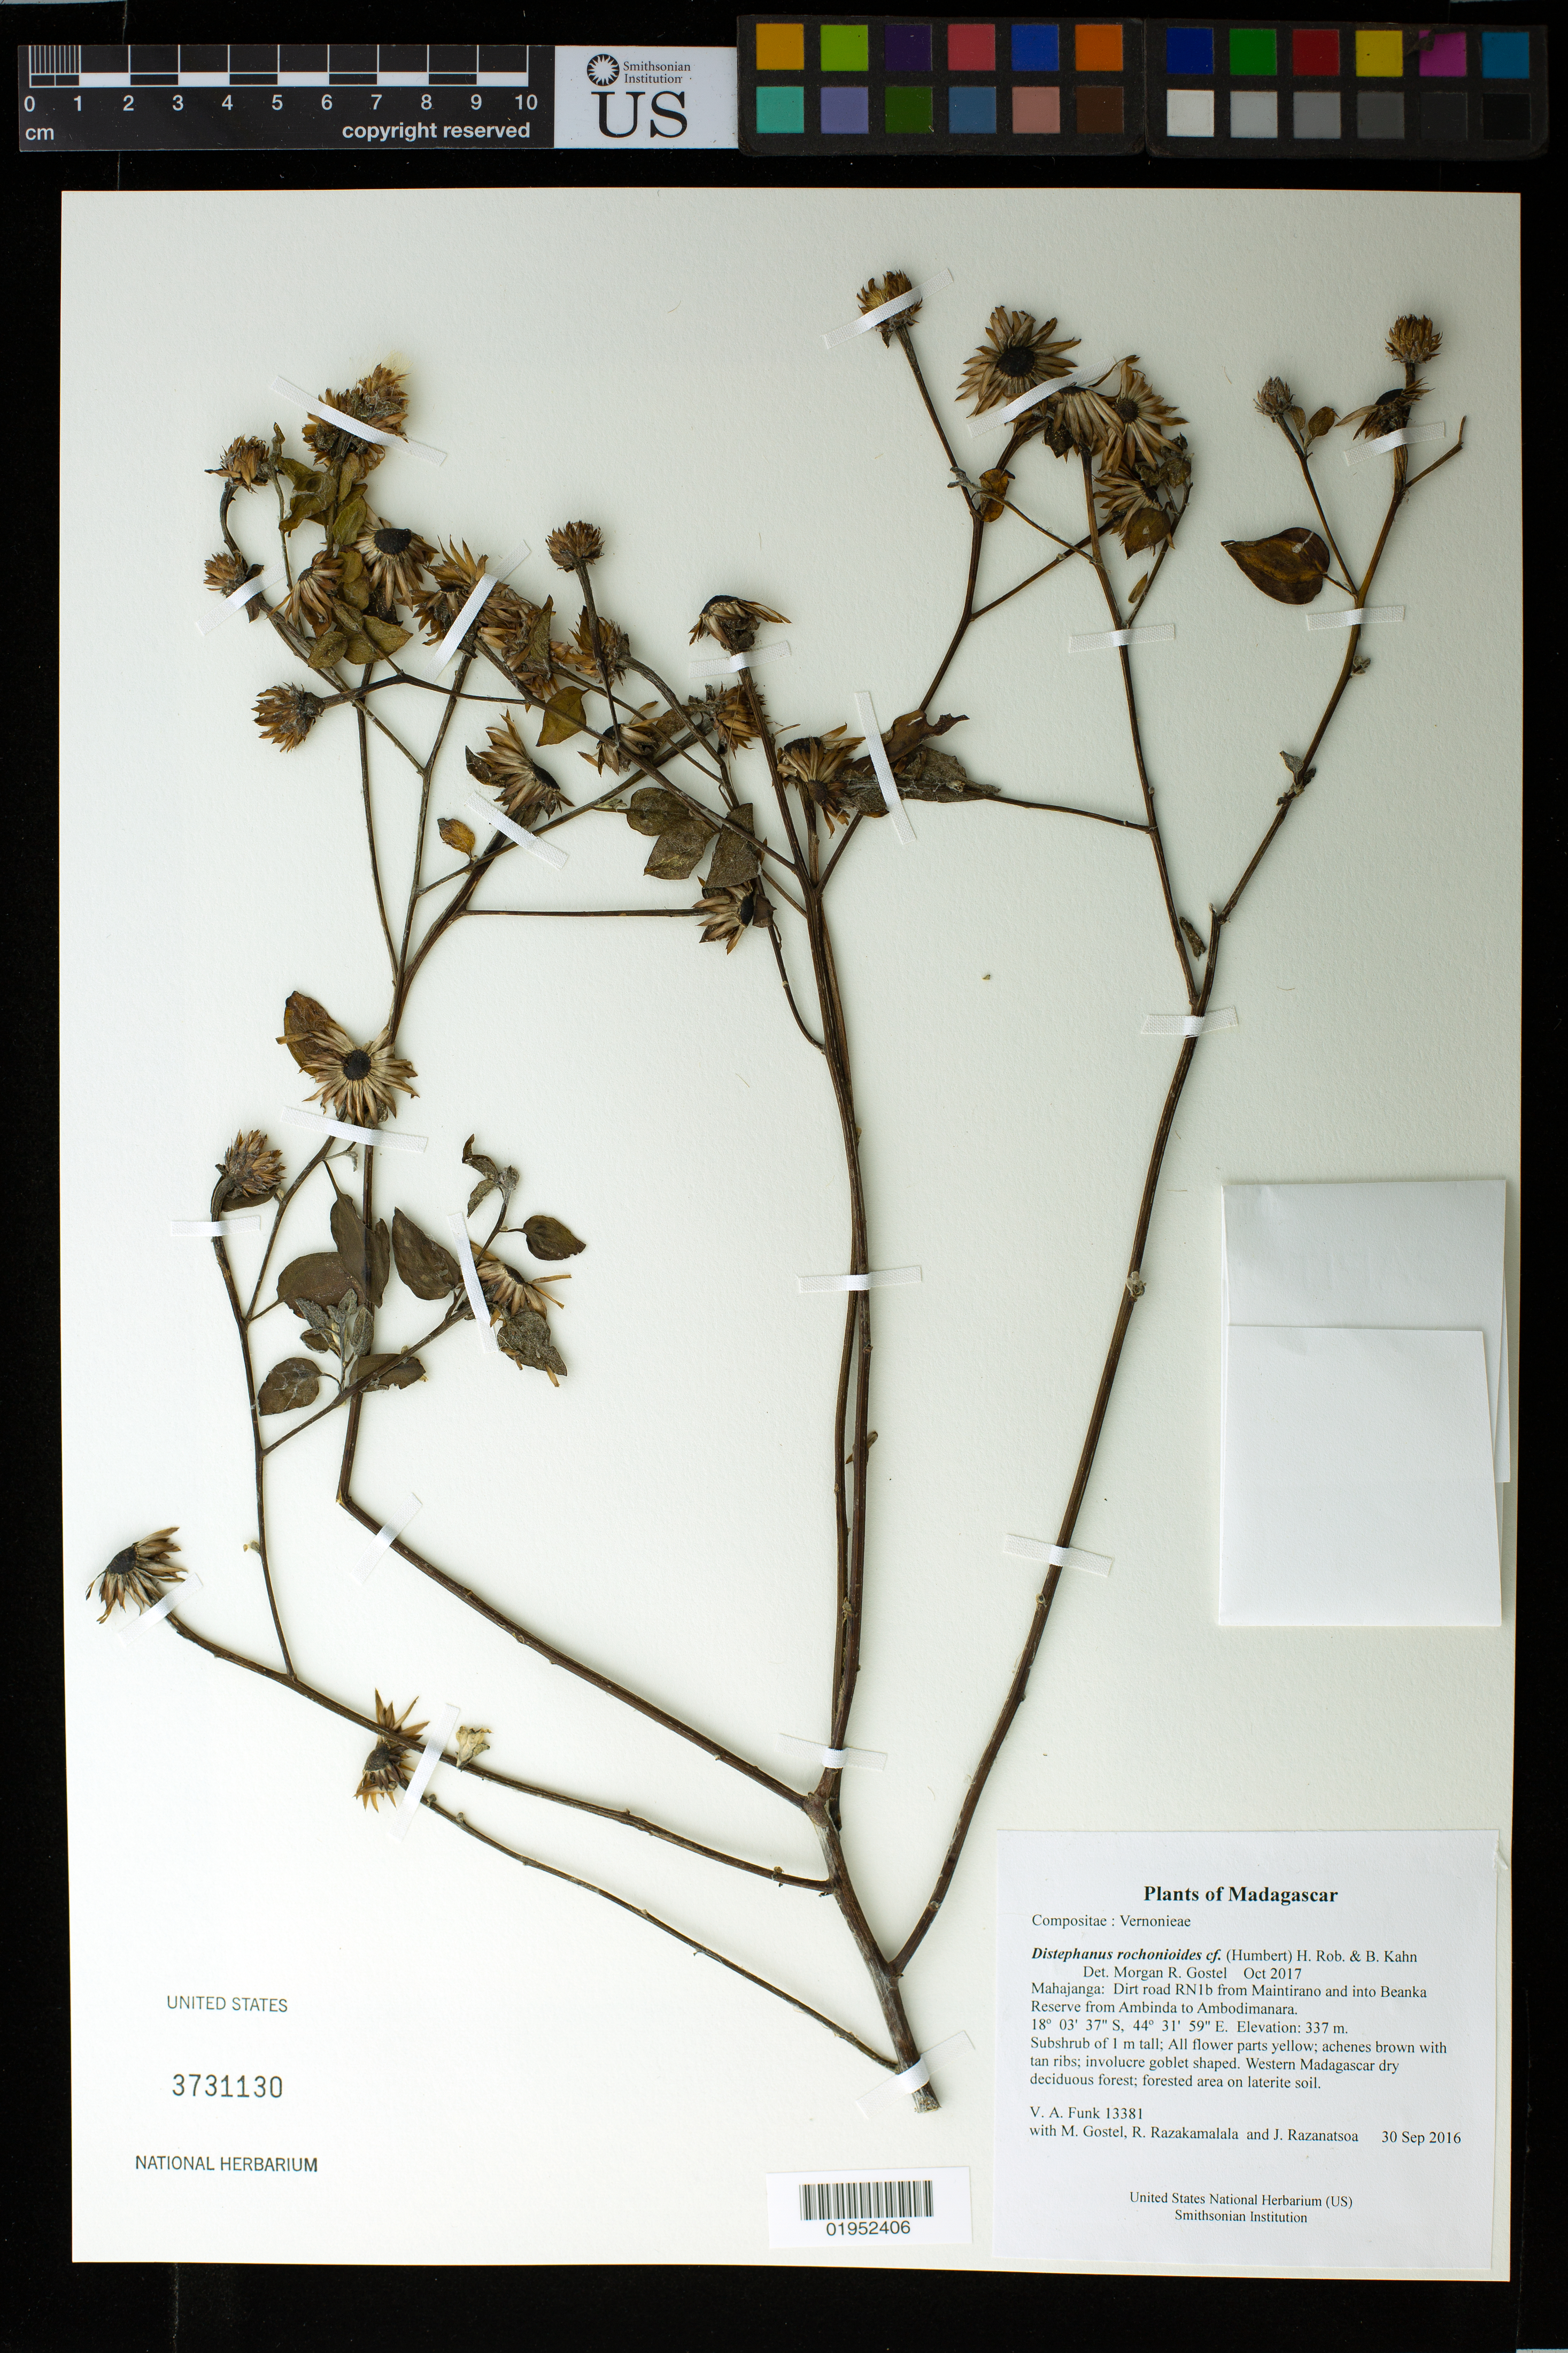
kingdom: Plantae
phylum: Tracheophyta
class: Magnoliopsida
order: Asterales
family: Asteraceae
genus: Distephanus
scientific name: Distephanus rochonioides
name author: (Humbert) H. Rob. & B. Kahn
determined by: Gostel, M. R.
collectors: M. R. Gostel, R. Razakamalala & J. Razanatsoa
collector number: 13381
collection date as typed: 30 Sep 2016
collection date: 2016-09-30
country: Madagascar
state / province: Melaky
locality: Dirt road RN1b from Maintirano and into Beanka Reserve from Ambinda to Ambodimanara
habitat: Western Madagascar dry deciduous forest; forested area on laterite soil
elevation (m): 337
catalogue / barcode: US 3731130